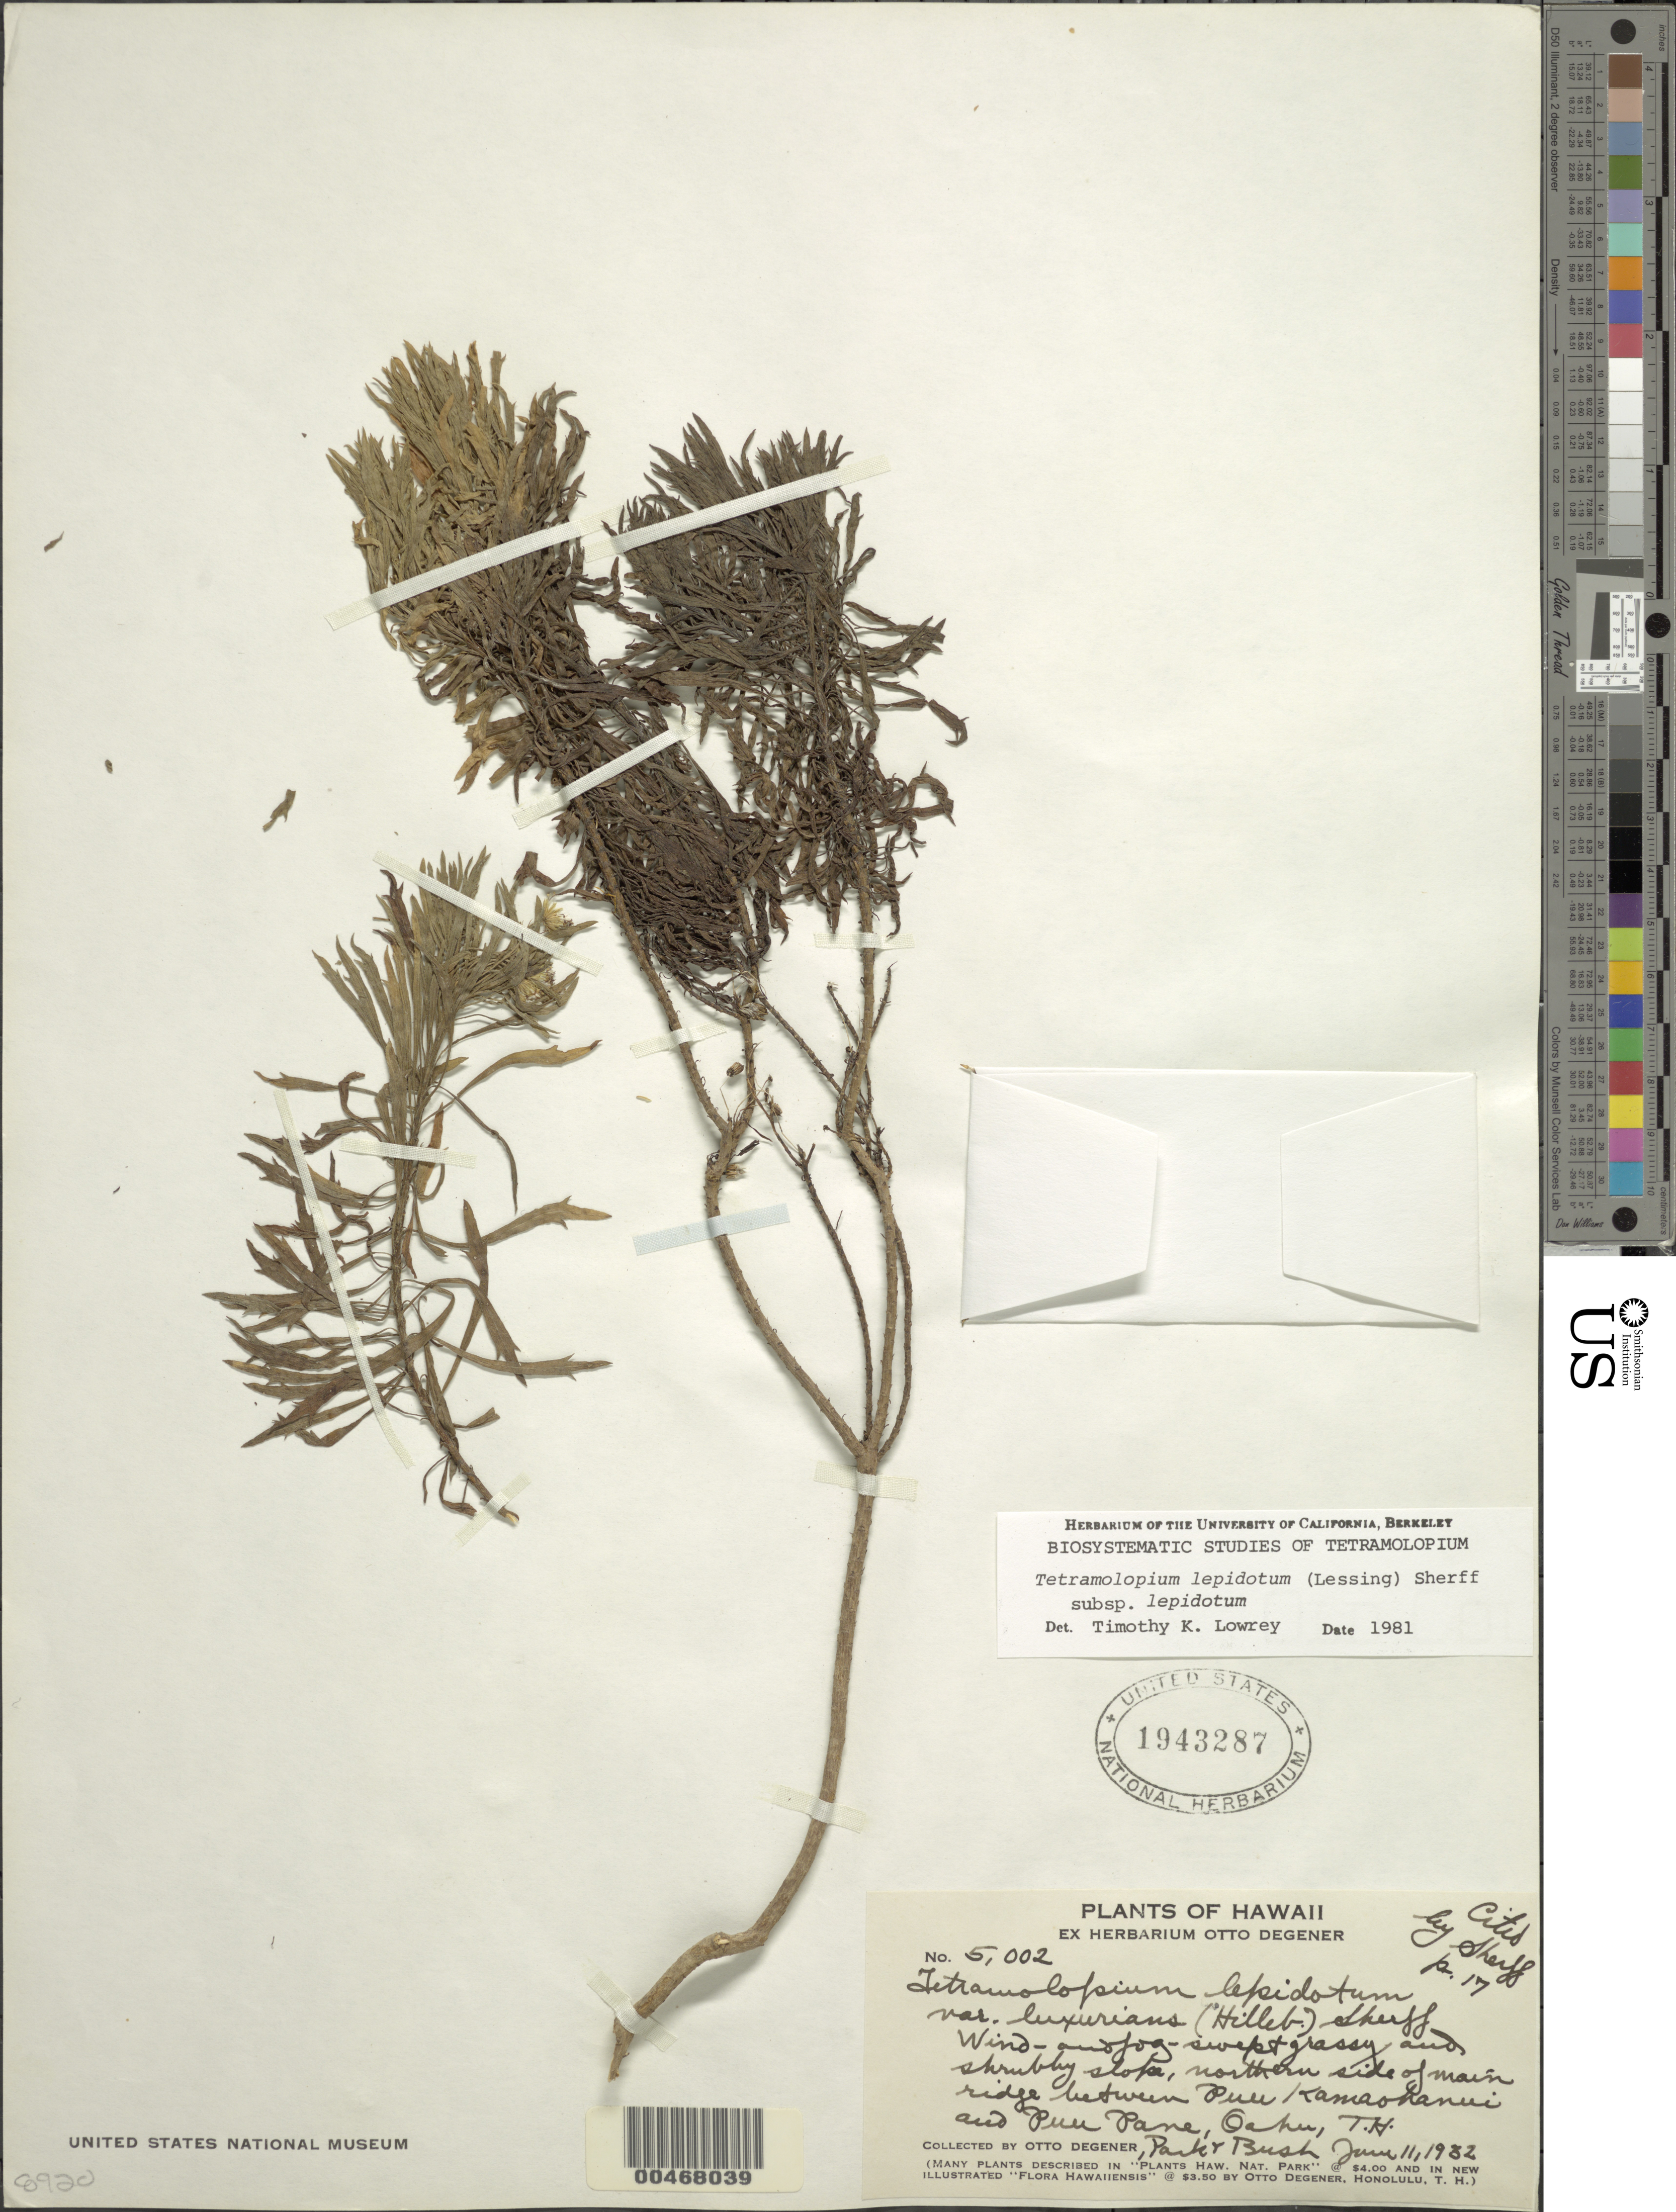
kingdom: Plantae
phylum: Tracheophyta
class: Magnoliopsida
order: Asterales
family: Asteraceae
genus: Tetramolopium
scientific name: Tetramolopium lepidotum subsp. lepidotum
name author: (Less.) Sherff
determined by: Lowrey, T. K.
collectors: O. Degener, Park & B. F. Bush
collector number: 5002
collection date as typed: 11 Jun 1932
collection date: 1932-06-11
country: United States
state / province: Hawaii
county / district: Honolulu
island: Oahu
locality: Slope, northern side of main ridge between Puu Kamaohanui and Puu Pane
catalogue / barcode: US 1943287